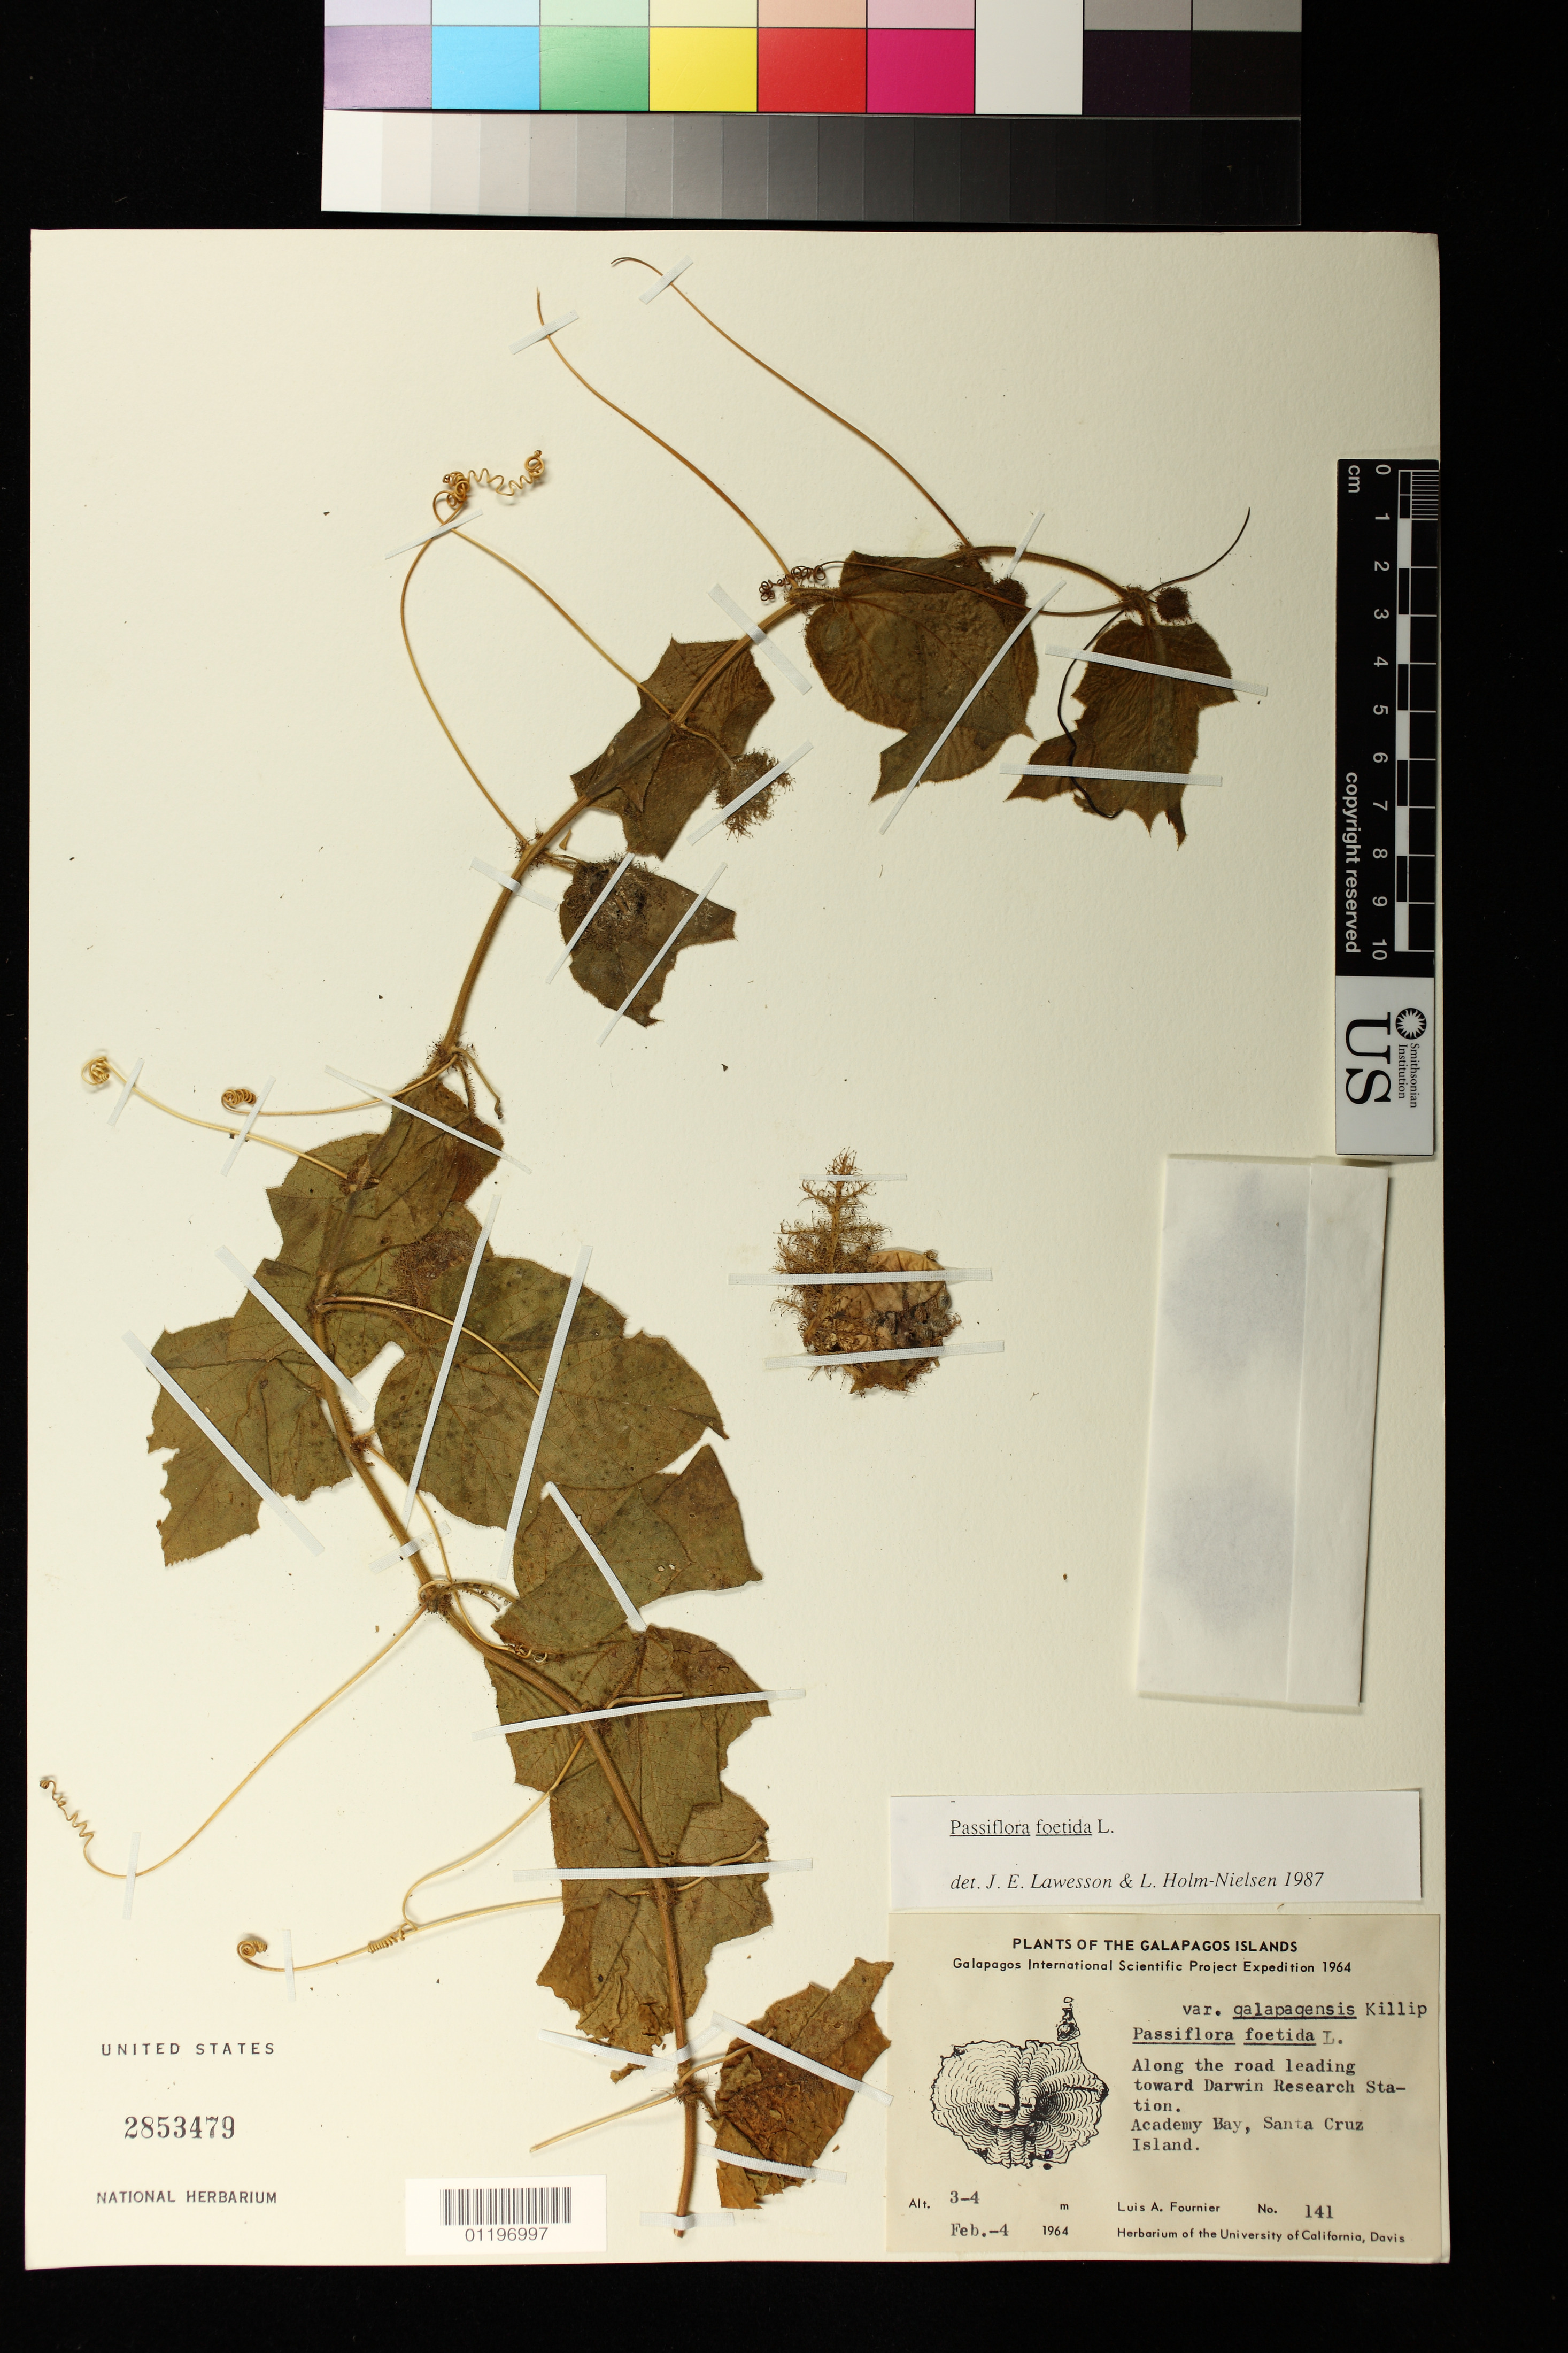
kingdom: Plantae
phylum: Tracheophyta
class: Magnoliopsida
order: Malpighiales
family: Passifloraceae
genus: Passiflora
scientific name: Passiflora foetida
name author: L.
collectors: L. A. Fournier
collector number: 141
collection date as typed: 02 Apr 1964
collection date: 1964-04-02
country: Ecuador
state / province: Colón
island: Santa Cruz [Indefatigable, Chaves]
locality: Along the road leading toward Darwin Research Station. Academy Bay, Santa Cruz Island.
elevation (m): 3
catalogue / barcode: US 2853479